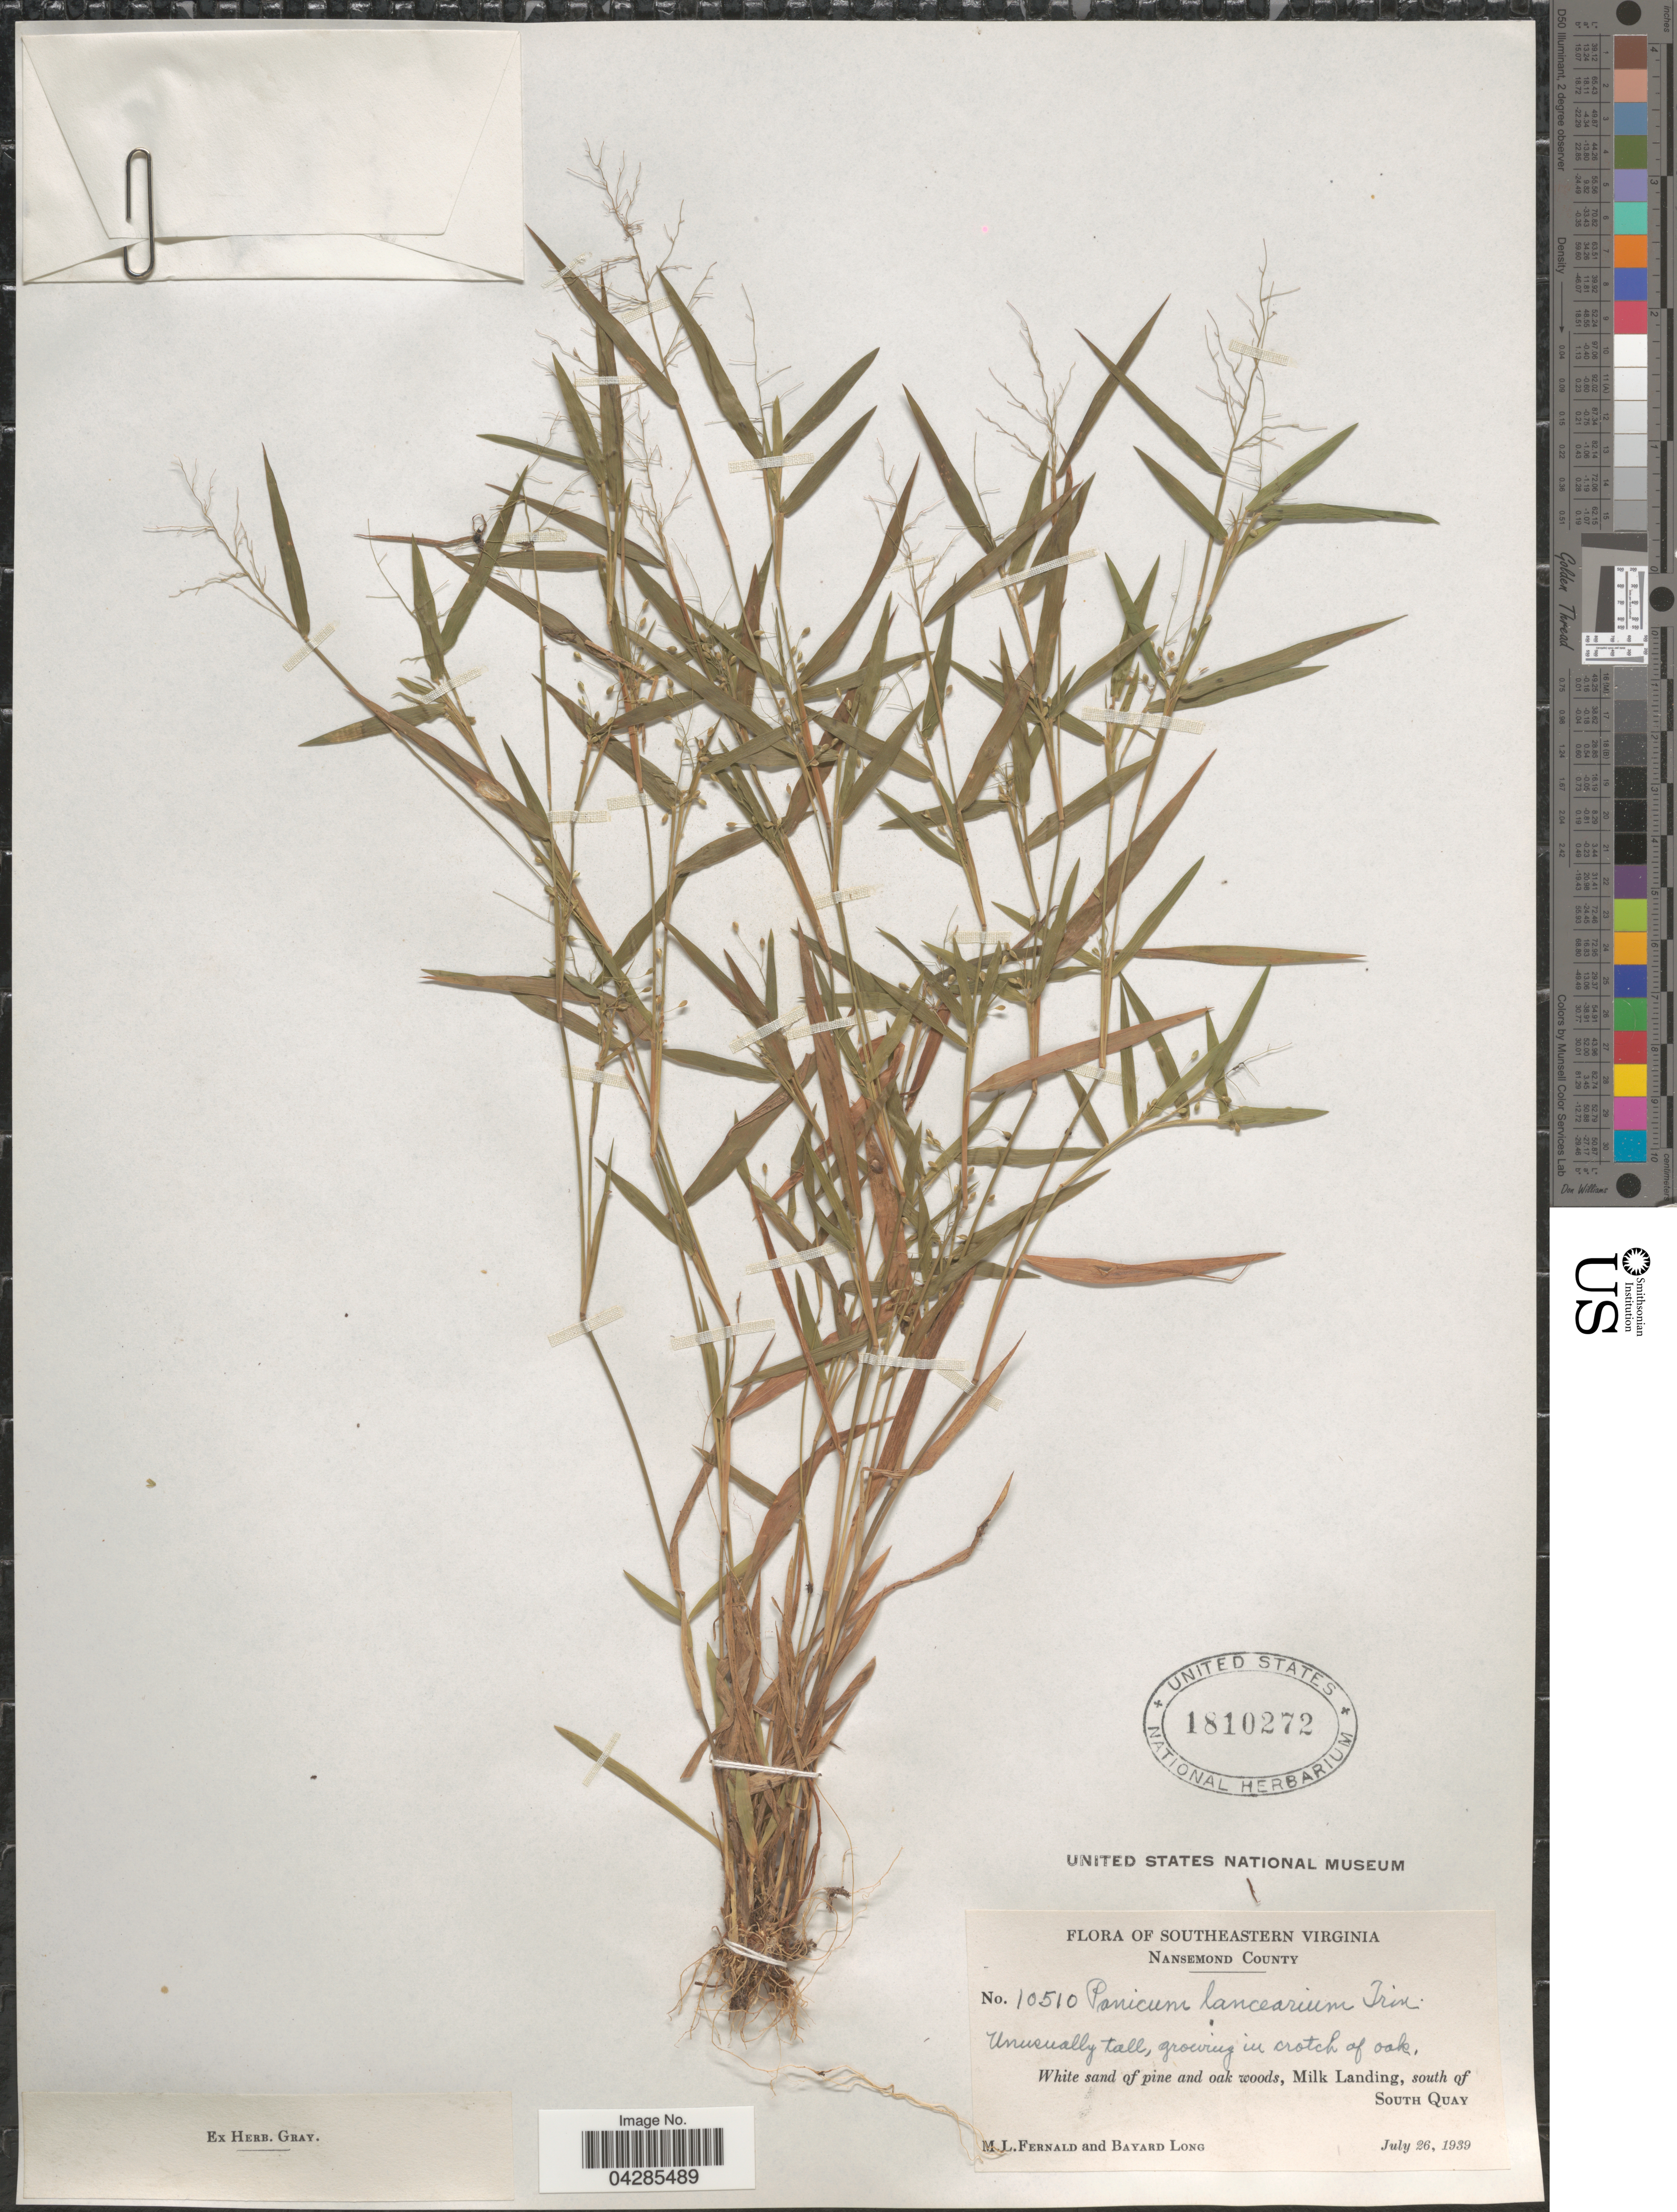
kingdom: Plantae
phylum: Tracheophyta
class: Liliopsida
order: Poales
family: Poaceae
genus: Dichanthelium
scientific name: Dichanthelium portoricense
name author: (Desv. ex Ham.) B.F. Hansen & Wunderlin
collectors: M. L. Fernald & B. Long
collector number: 10510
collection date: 1939-07-26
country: United States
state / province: Virginia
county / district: City of Suffolk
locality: Southeastern Virginia. Nansemond County. White sand of pine and oak woods, Milk Landing, south of South Quay.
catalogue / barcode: US 1810272